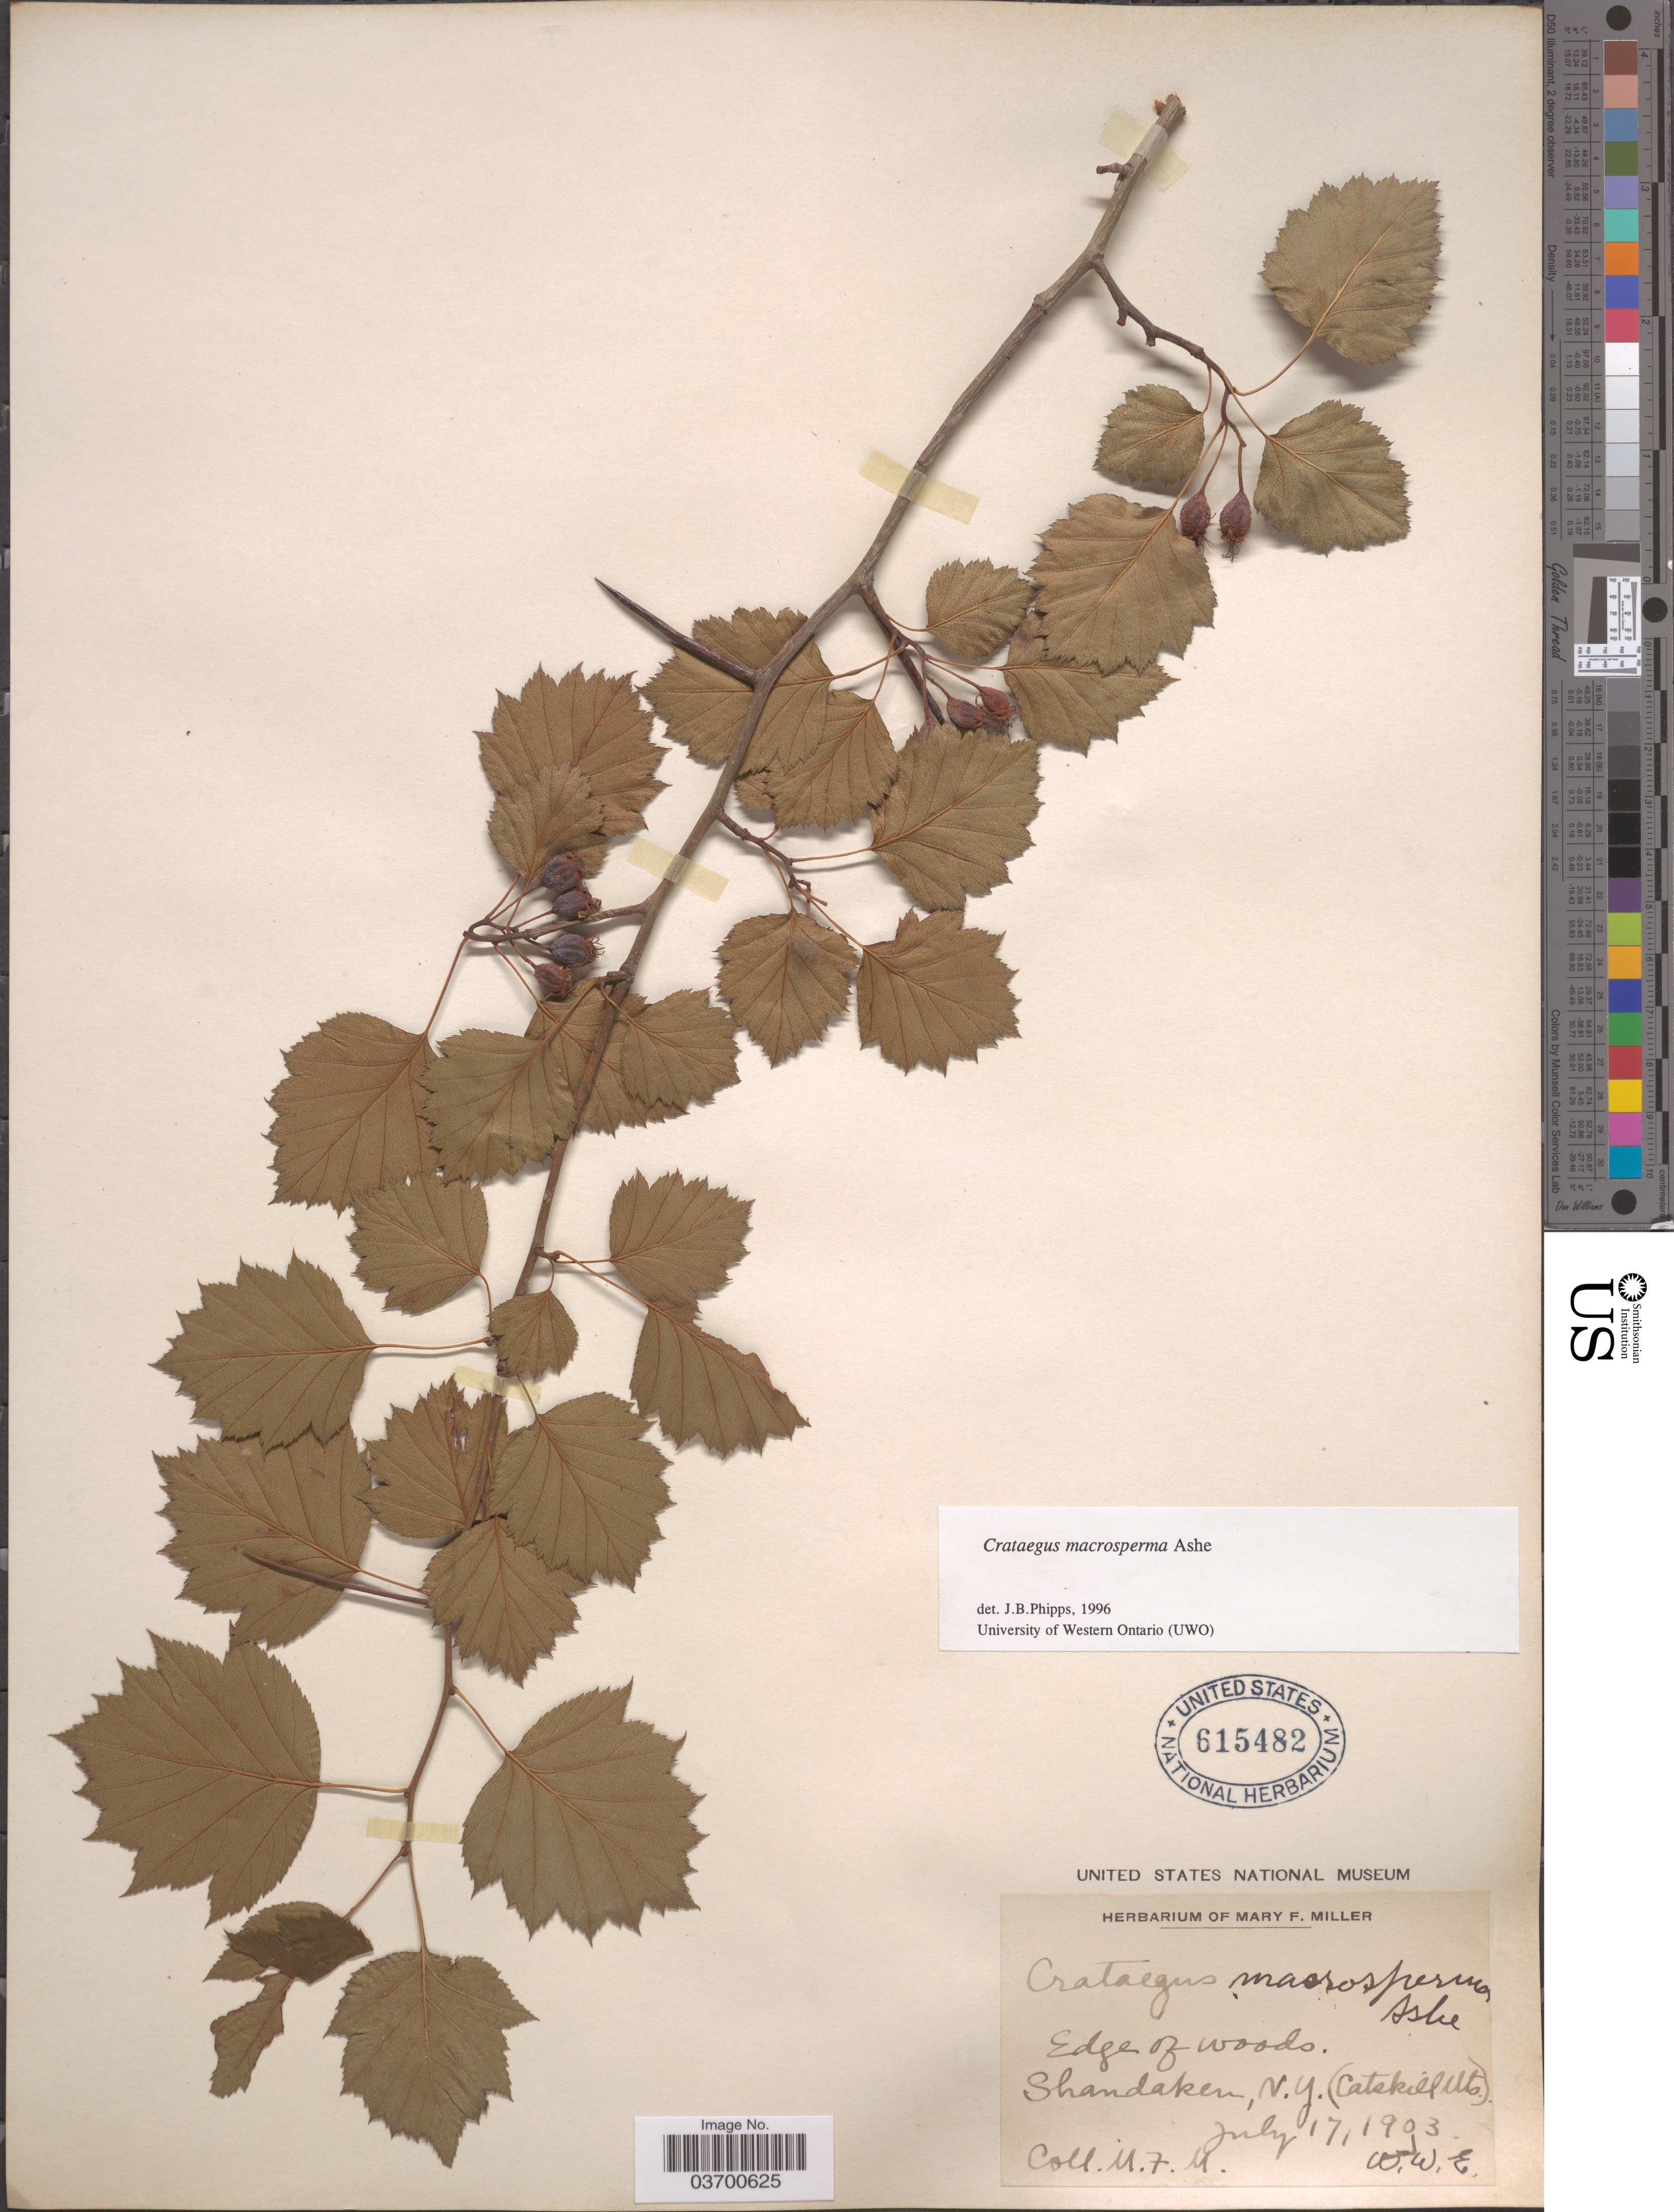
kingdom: Plantae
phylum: Tracheophyta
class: Magnoliopsida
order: Rosales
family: Rosaceae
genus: Crataegus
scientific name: Crataegus macrosperma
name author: Ashe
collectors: M. Miller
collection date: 1903-07-17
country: United States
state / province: New York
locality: Shandaken. (Catskill Mts.).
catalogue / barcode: US 615482